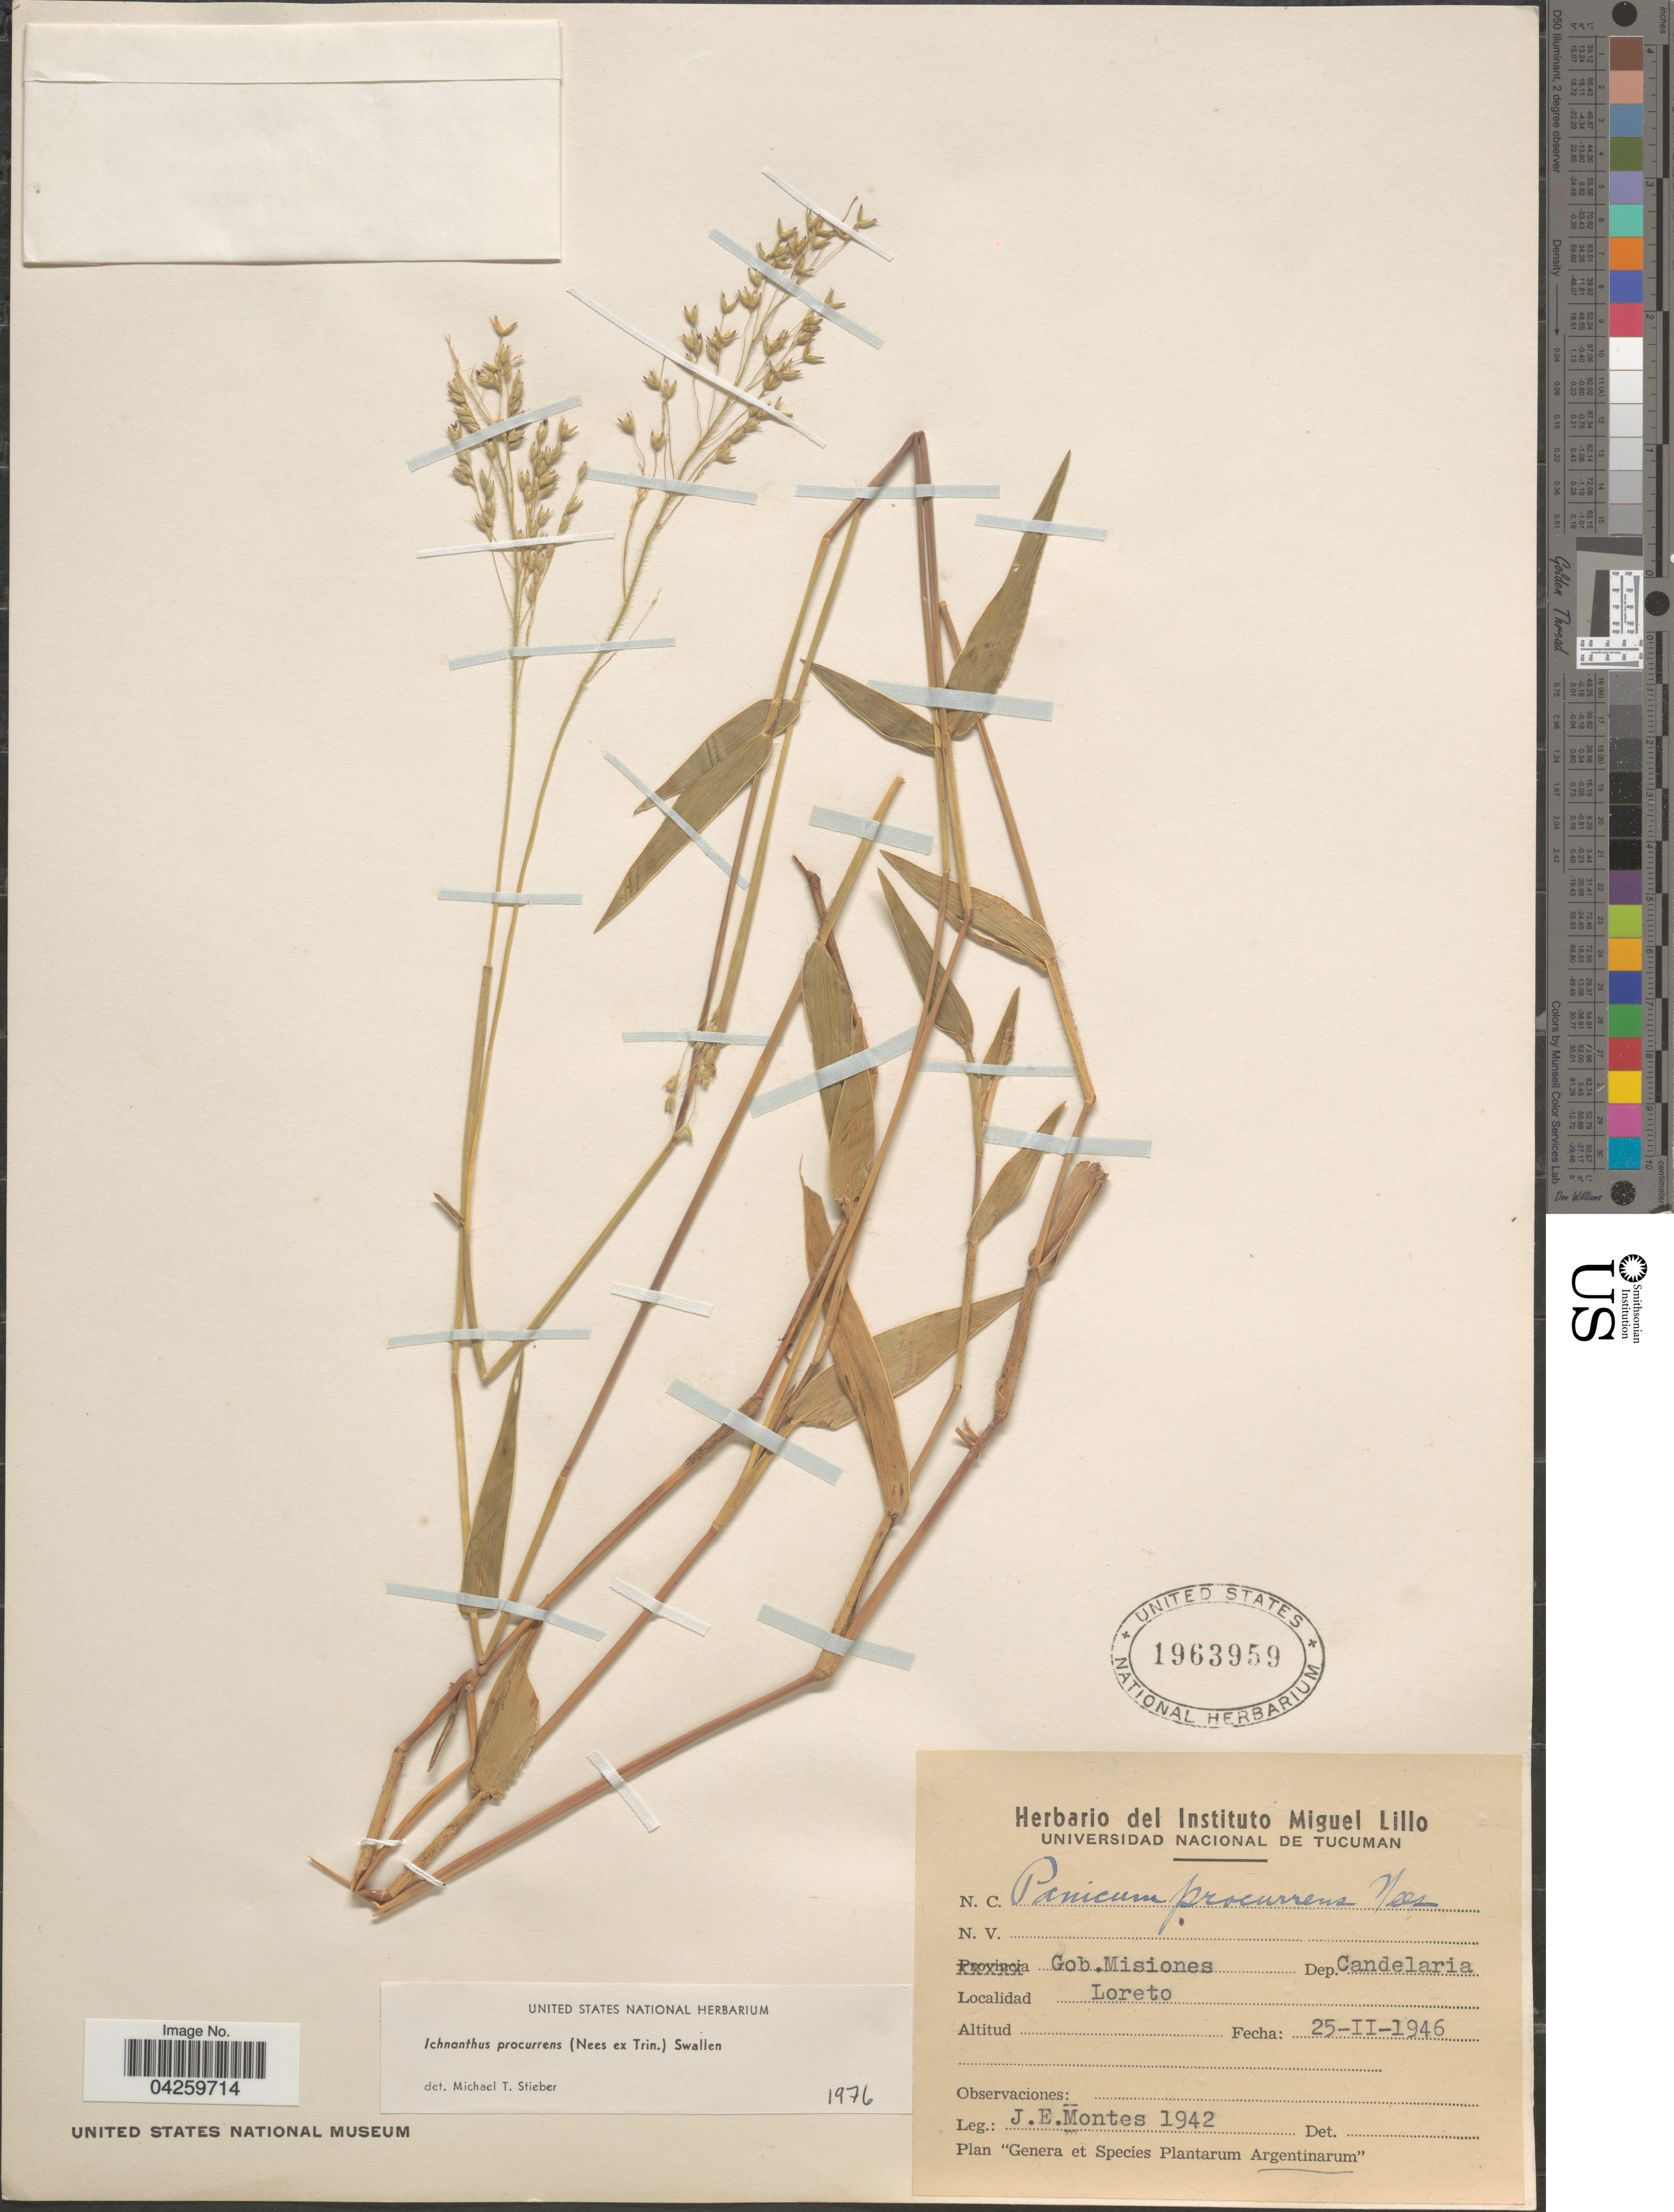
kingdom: Plantae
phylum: Tracheophyta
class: Liliopsida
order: Poales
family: Poaceae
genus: Ichnanthus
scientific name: Ichnanthus procurrens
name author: (Nees ex Trin.) Swallen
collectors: J. E. Montes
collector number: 1942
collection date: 1946-02-25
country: Argentina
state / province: Misiones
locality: Gob. Misiones. Dep. Candelaria. Loreto.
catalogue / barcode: US 1963959